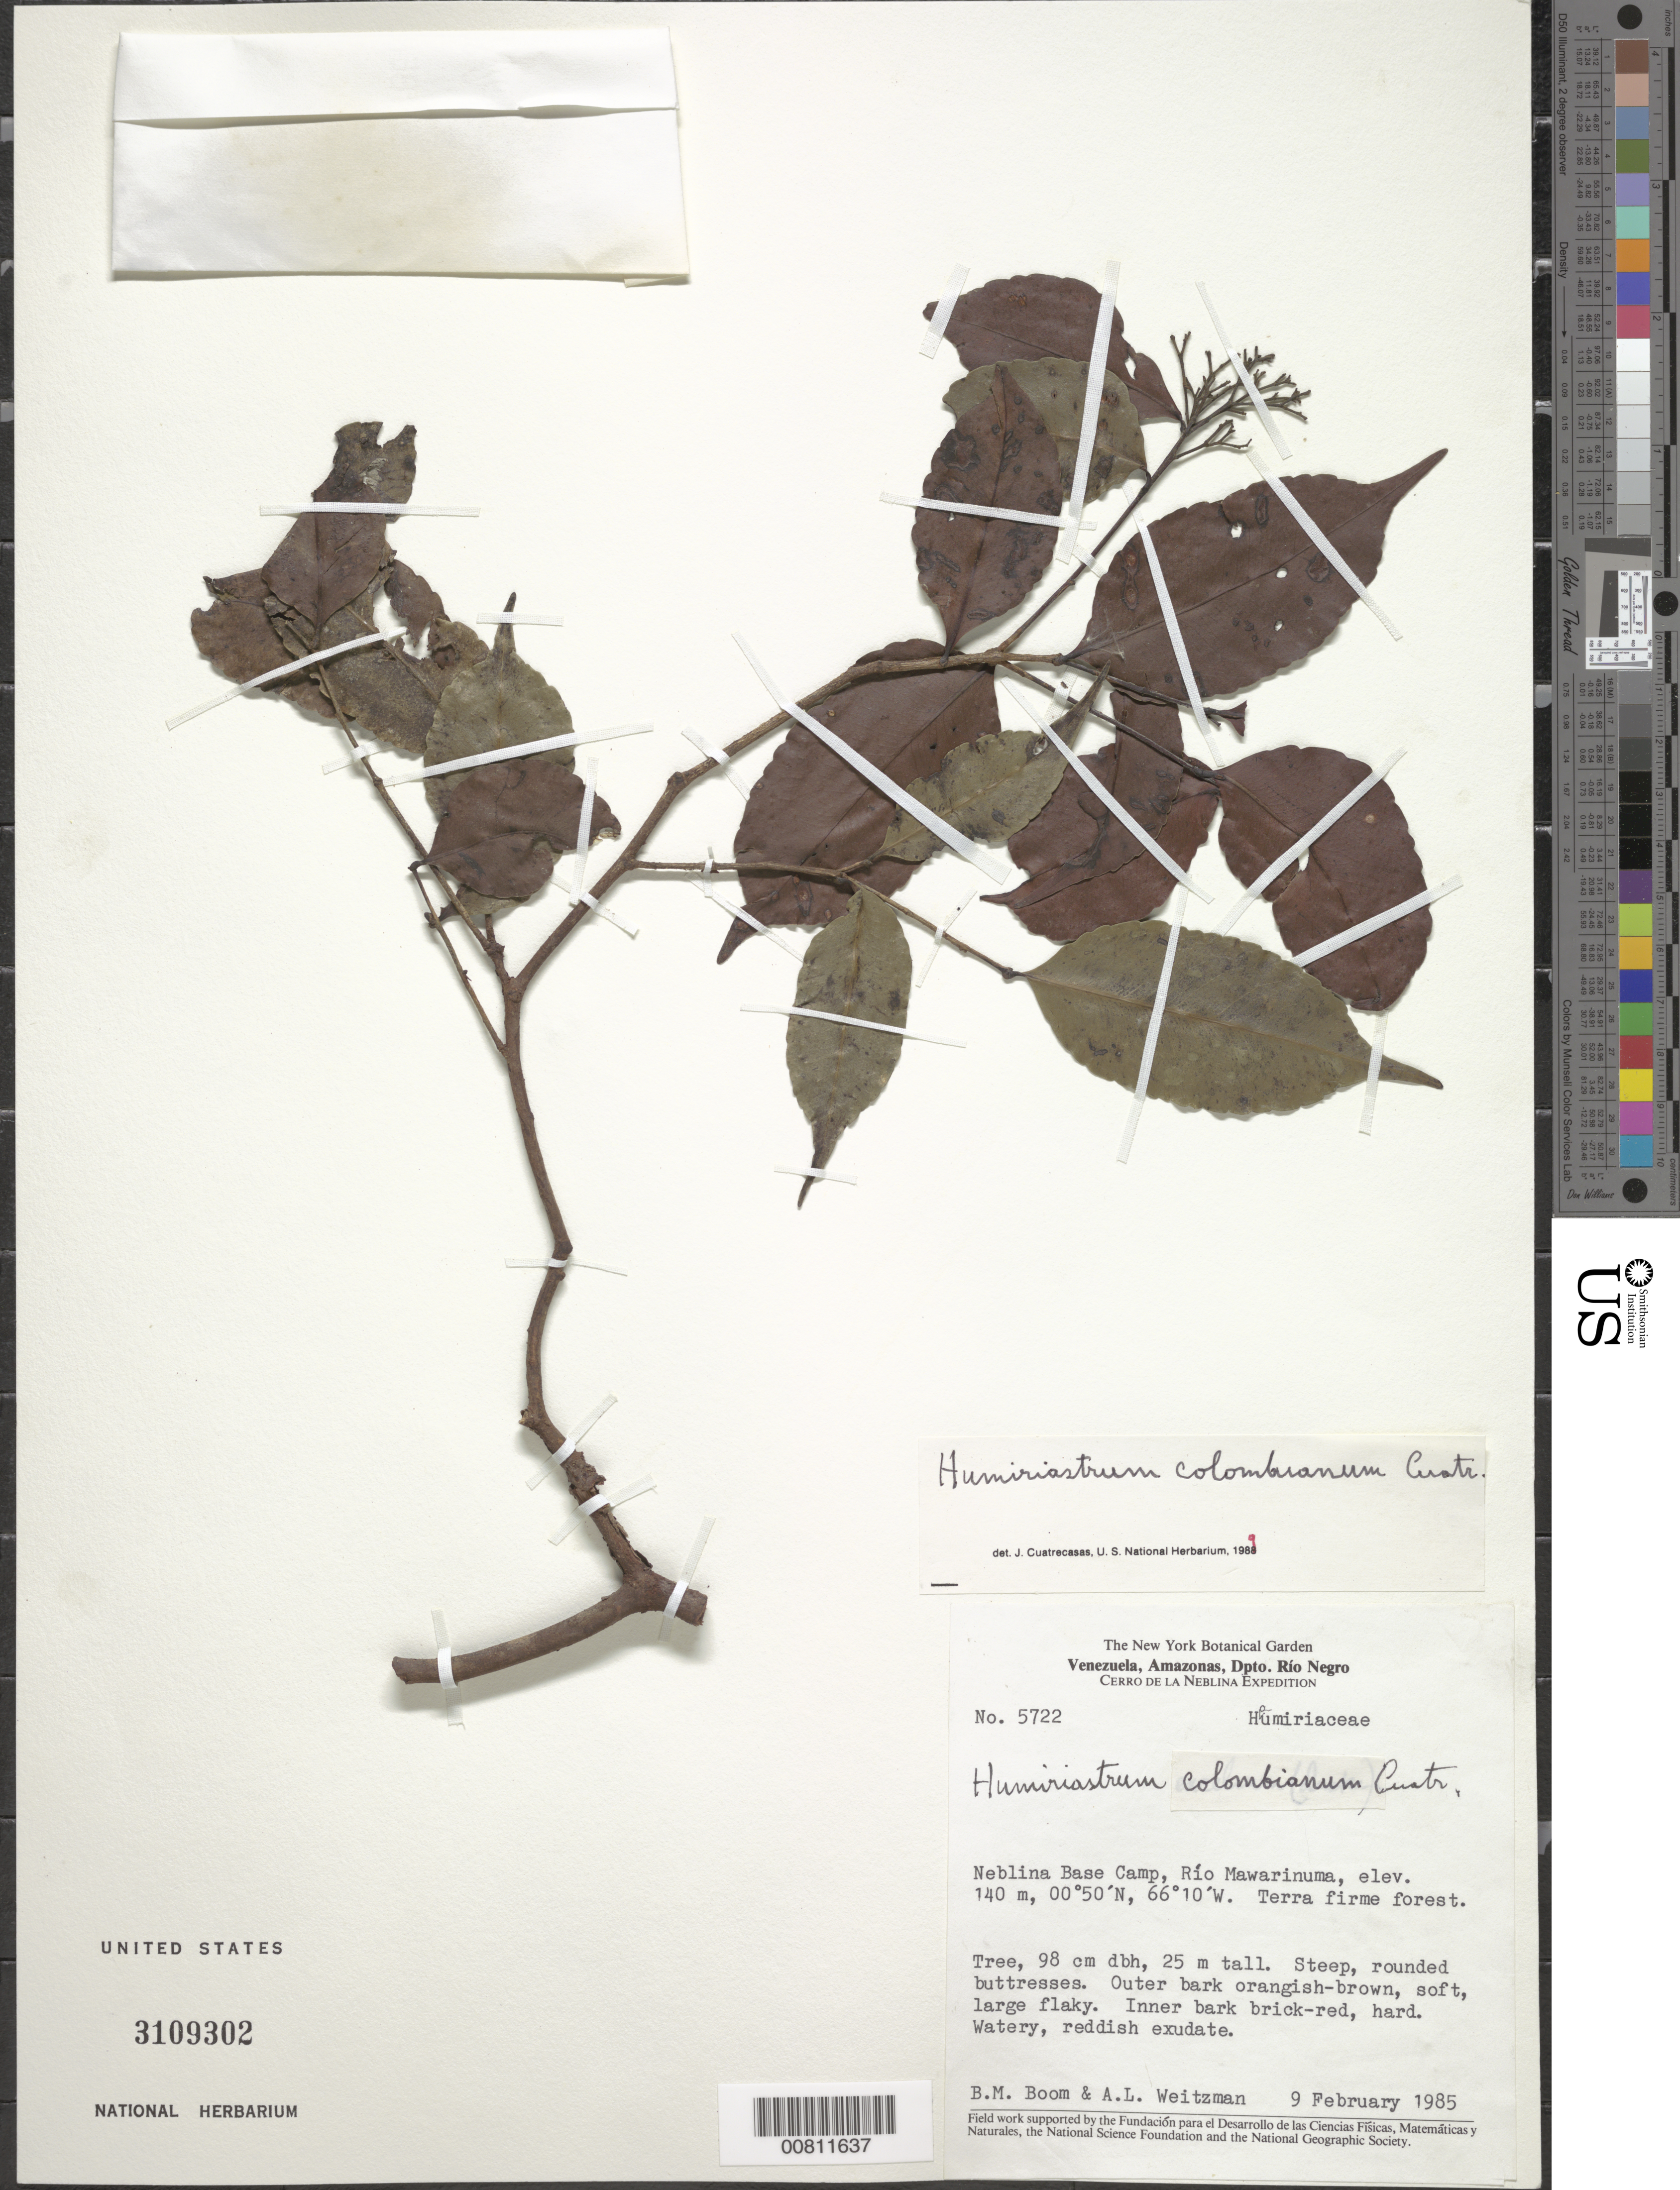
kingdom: Plantae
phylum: Tracheophyta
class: Magnoliopsida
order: Malpighiales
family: Humiriaceae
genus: Humiriastrum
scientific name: Humiriastrum colombianum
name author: (Cuatrec.) Cuatrec.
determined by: Cuatrecasas, J.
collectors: B. M. Boom, A. L. Weitzman & W. R. Buck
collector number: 5722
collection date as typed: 9-Feb-85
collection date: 1985-02-09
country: Venezuela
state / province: Amazonas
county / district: Río Negro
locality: Cerro de la Neblina Base Camp, Río Mawarinuma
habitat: Terra firme forest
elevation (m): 140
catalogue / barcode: US 3109302